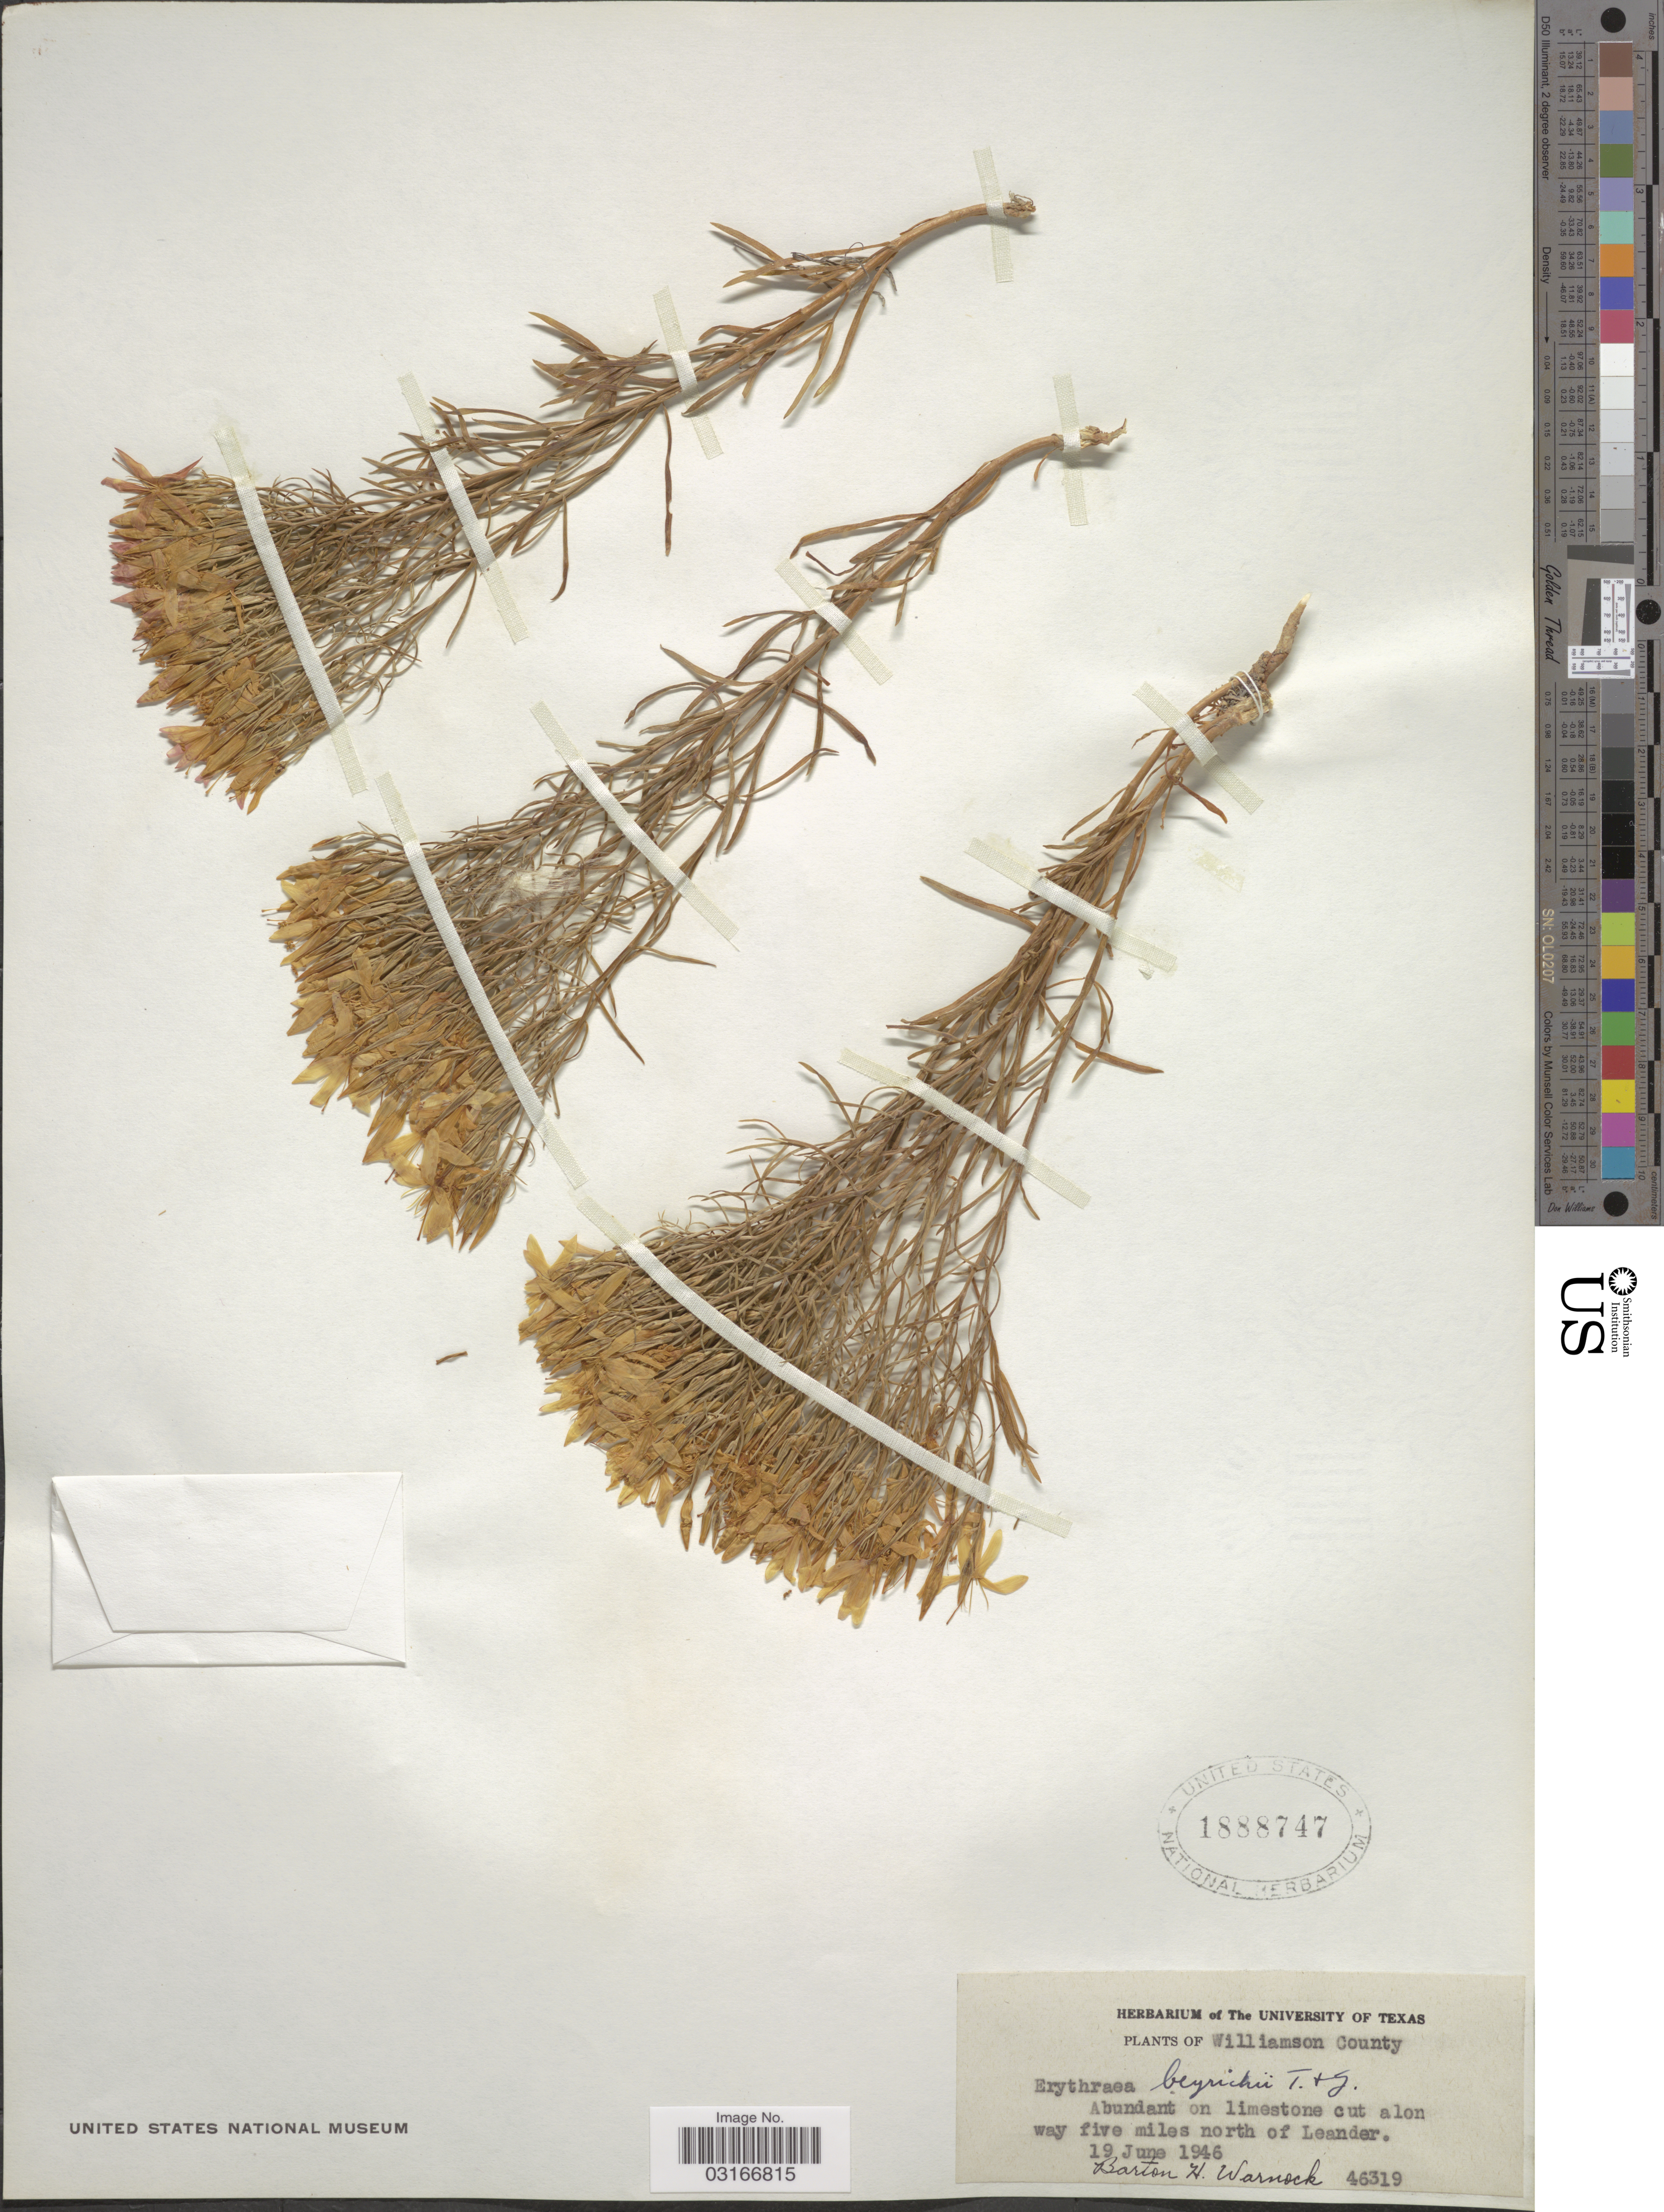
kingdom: Plantae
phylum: Tracheophyta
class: Magnoliopsida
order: Gentianales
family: Gentianaceae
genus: Centaurium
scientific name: Centaurium beyrichii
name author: (Torr.) B.L. Rob.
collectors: B. H. Warnock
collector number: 46319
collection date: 1946-06-19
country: United States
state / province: Texas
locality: Williamson County. Abundant on limestone cut alon way five miles north of Leander.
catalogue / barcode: US 1888747